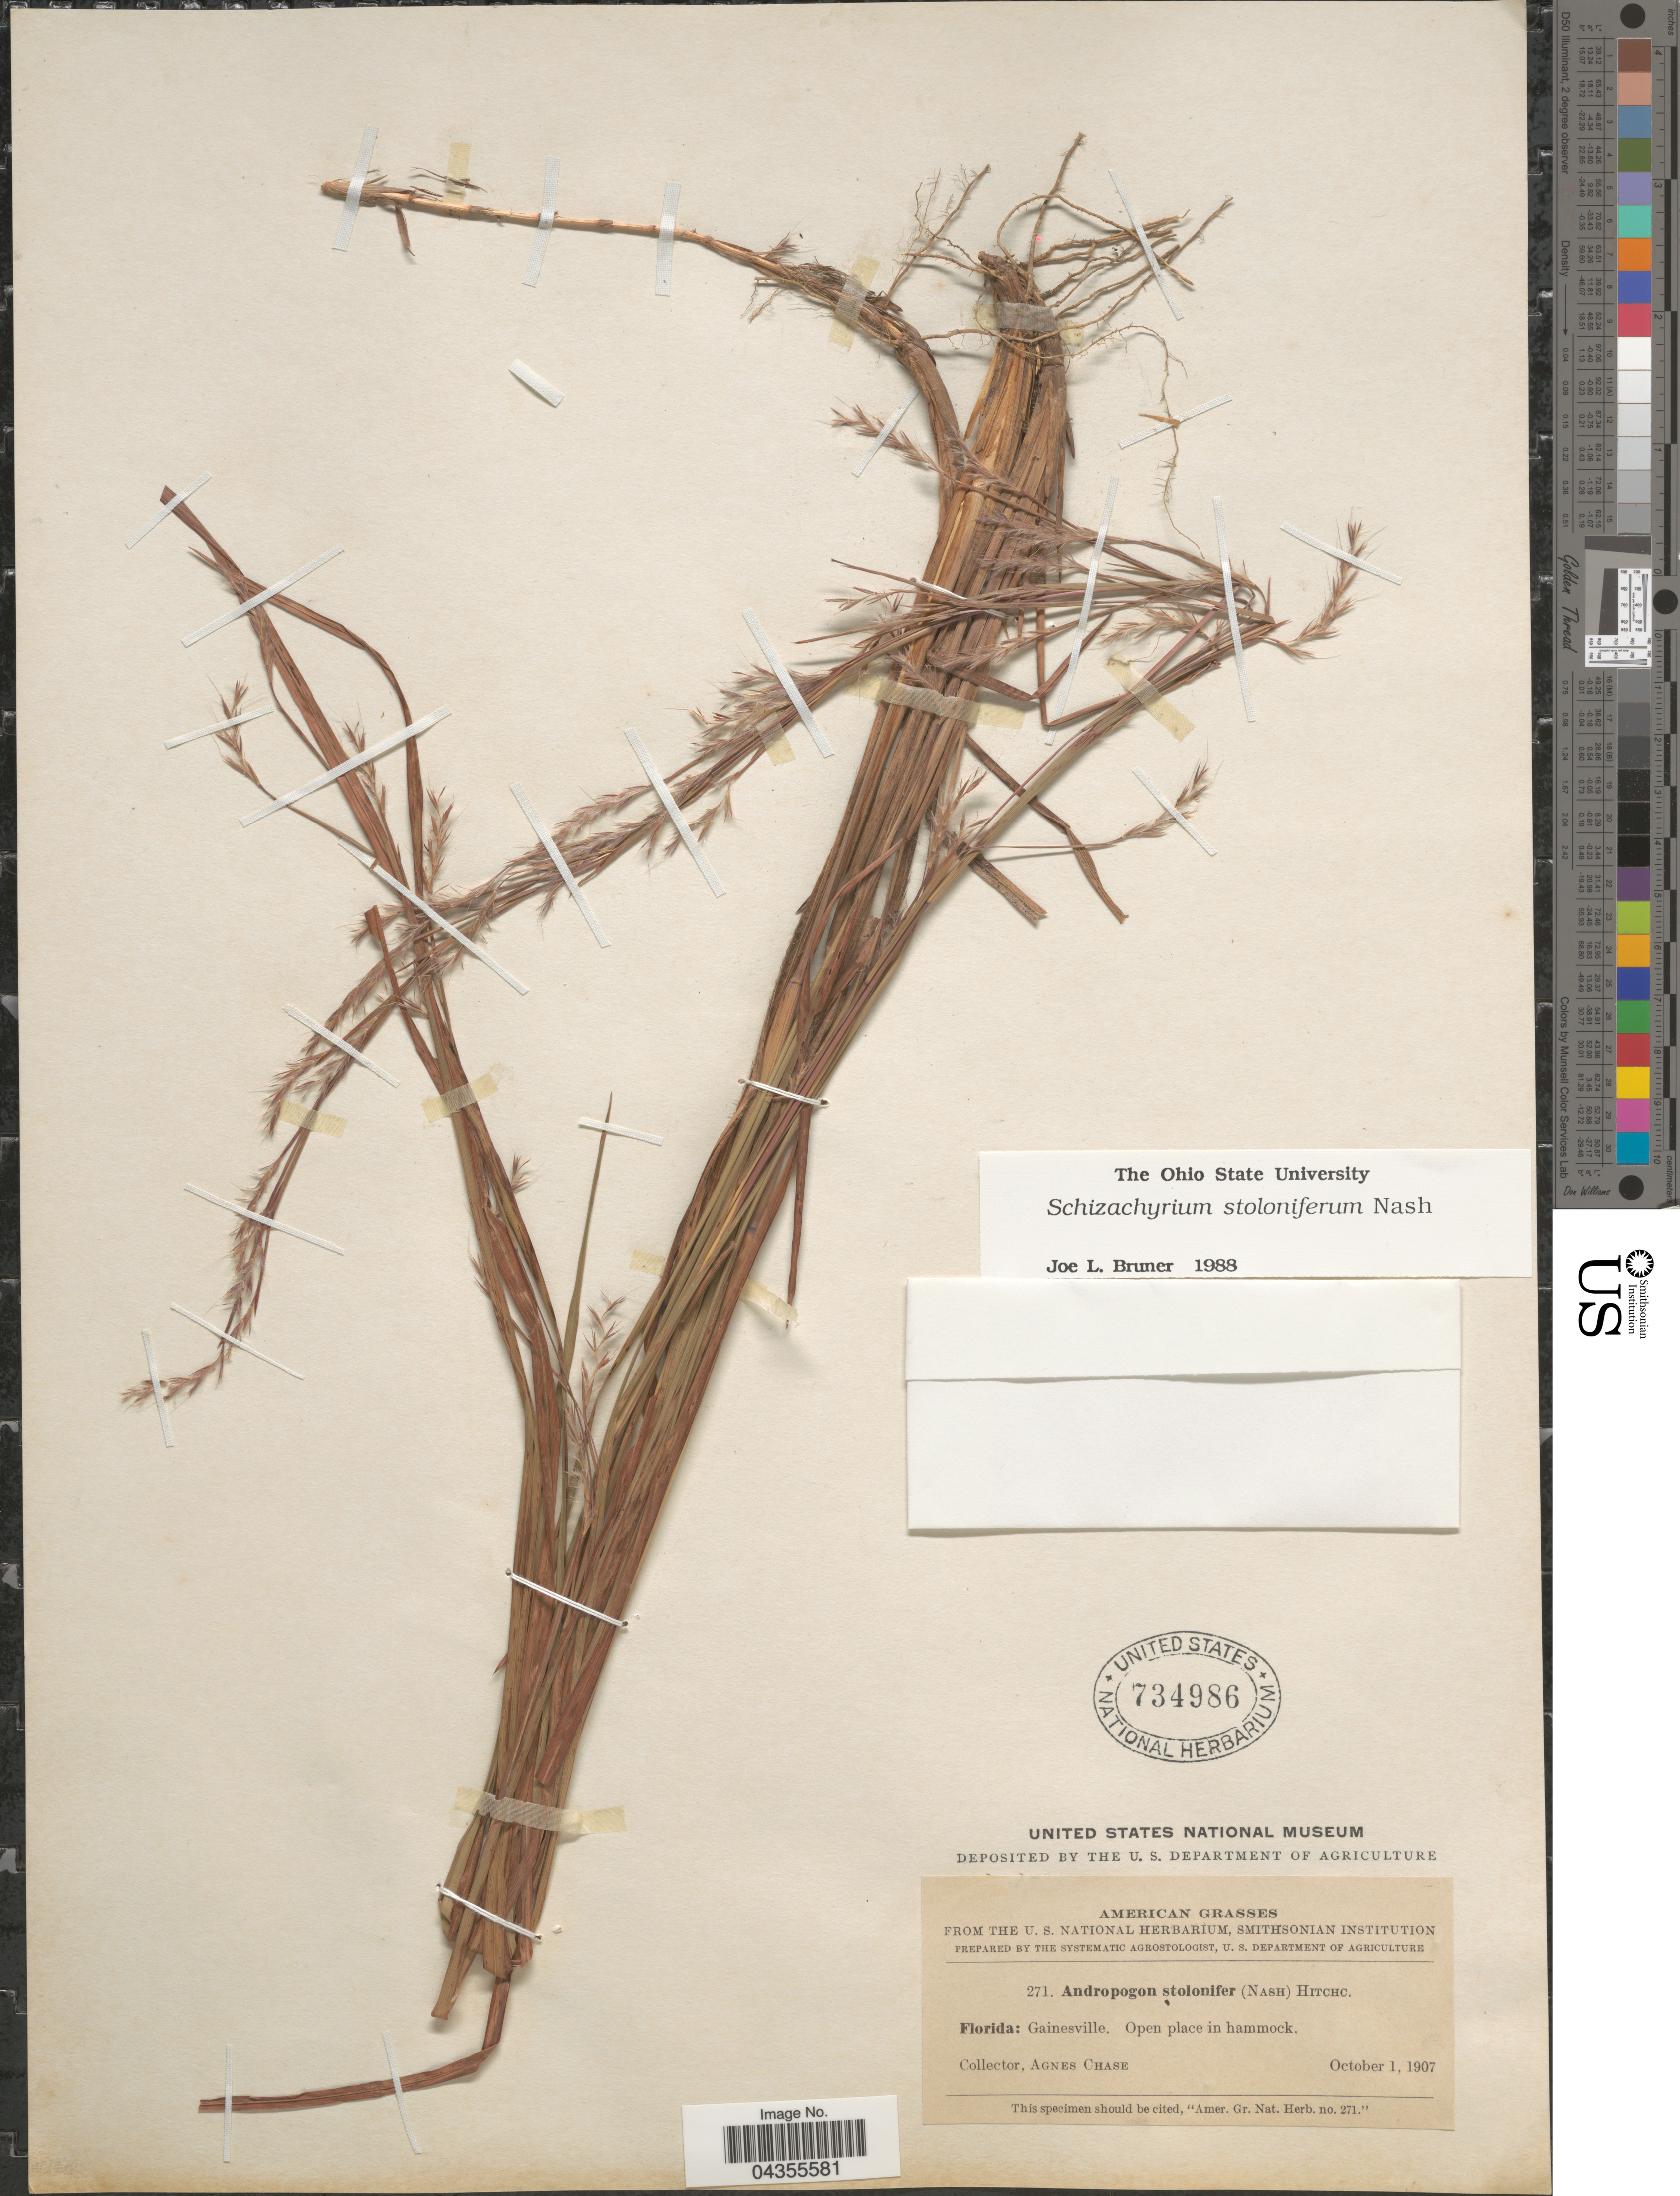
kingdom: Plantae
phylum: Tracheophyta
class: Liliopsida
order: Poales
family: Poaceae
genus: Schizachyrium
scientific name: Schizachyrium scoparium var. stoloniferum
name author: (Nash) Wipff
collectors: A. Chase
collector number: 271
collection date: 1907-10-01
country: United States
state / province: Florida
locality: Gainesville.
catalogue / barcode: US 734986